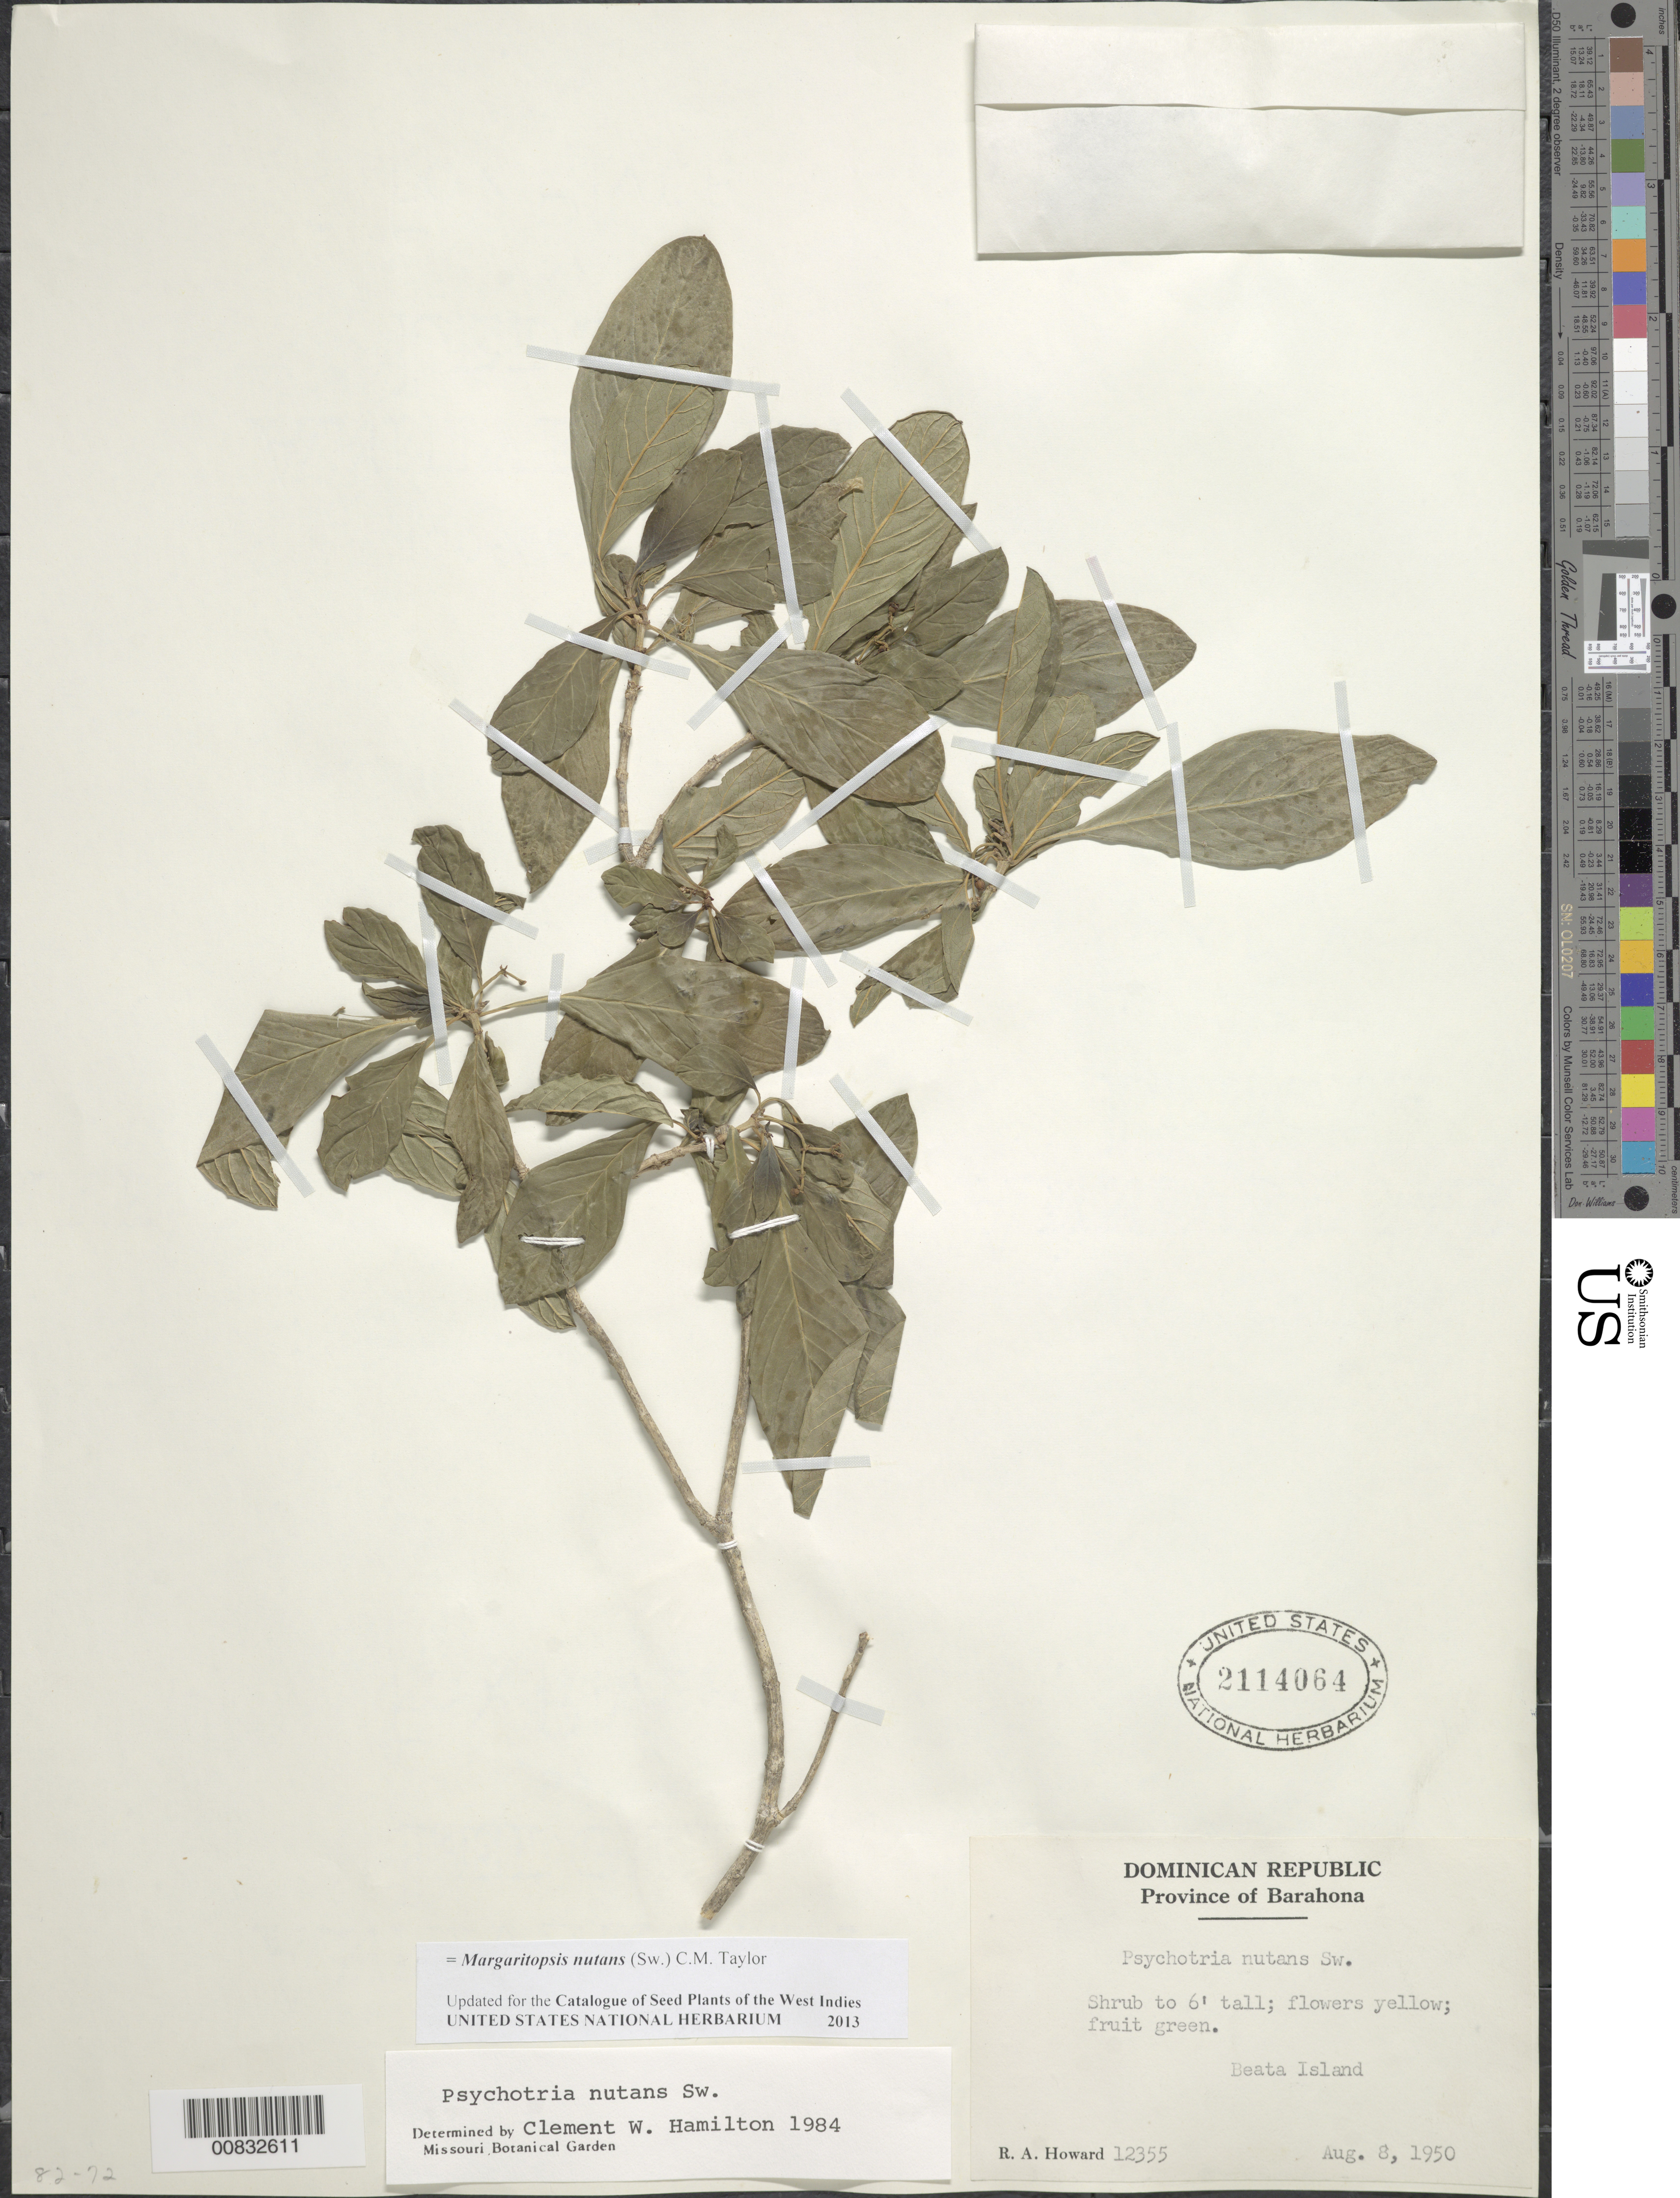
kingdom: Plantae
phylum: Tracheophyta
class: Magnoliopsida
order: Gentianales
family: Rubiaceae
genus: Margaritopsis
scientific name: Margaritopsis nutans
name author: (Sw.) C.M. Taylor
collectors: R. A. Howard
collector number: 12355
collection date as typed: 08 Aug 1950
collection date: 1950-08-08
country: Dominican Republic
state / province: Barahona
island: Isla Beata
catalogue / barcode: US 2114064